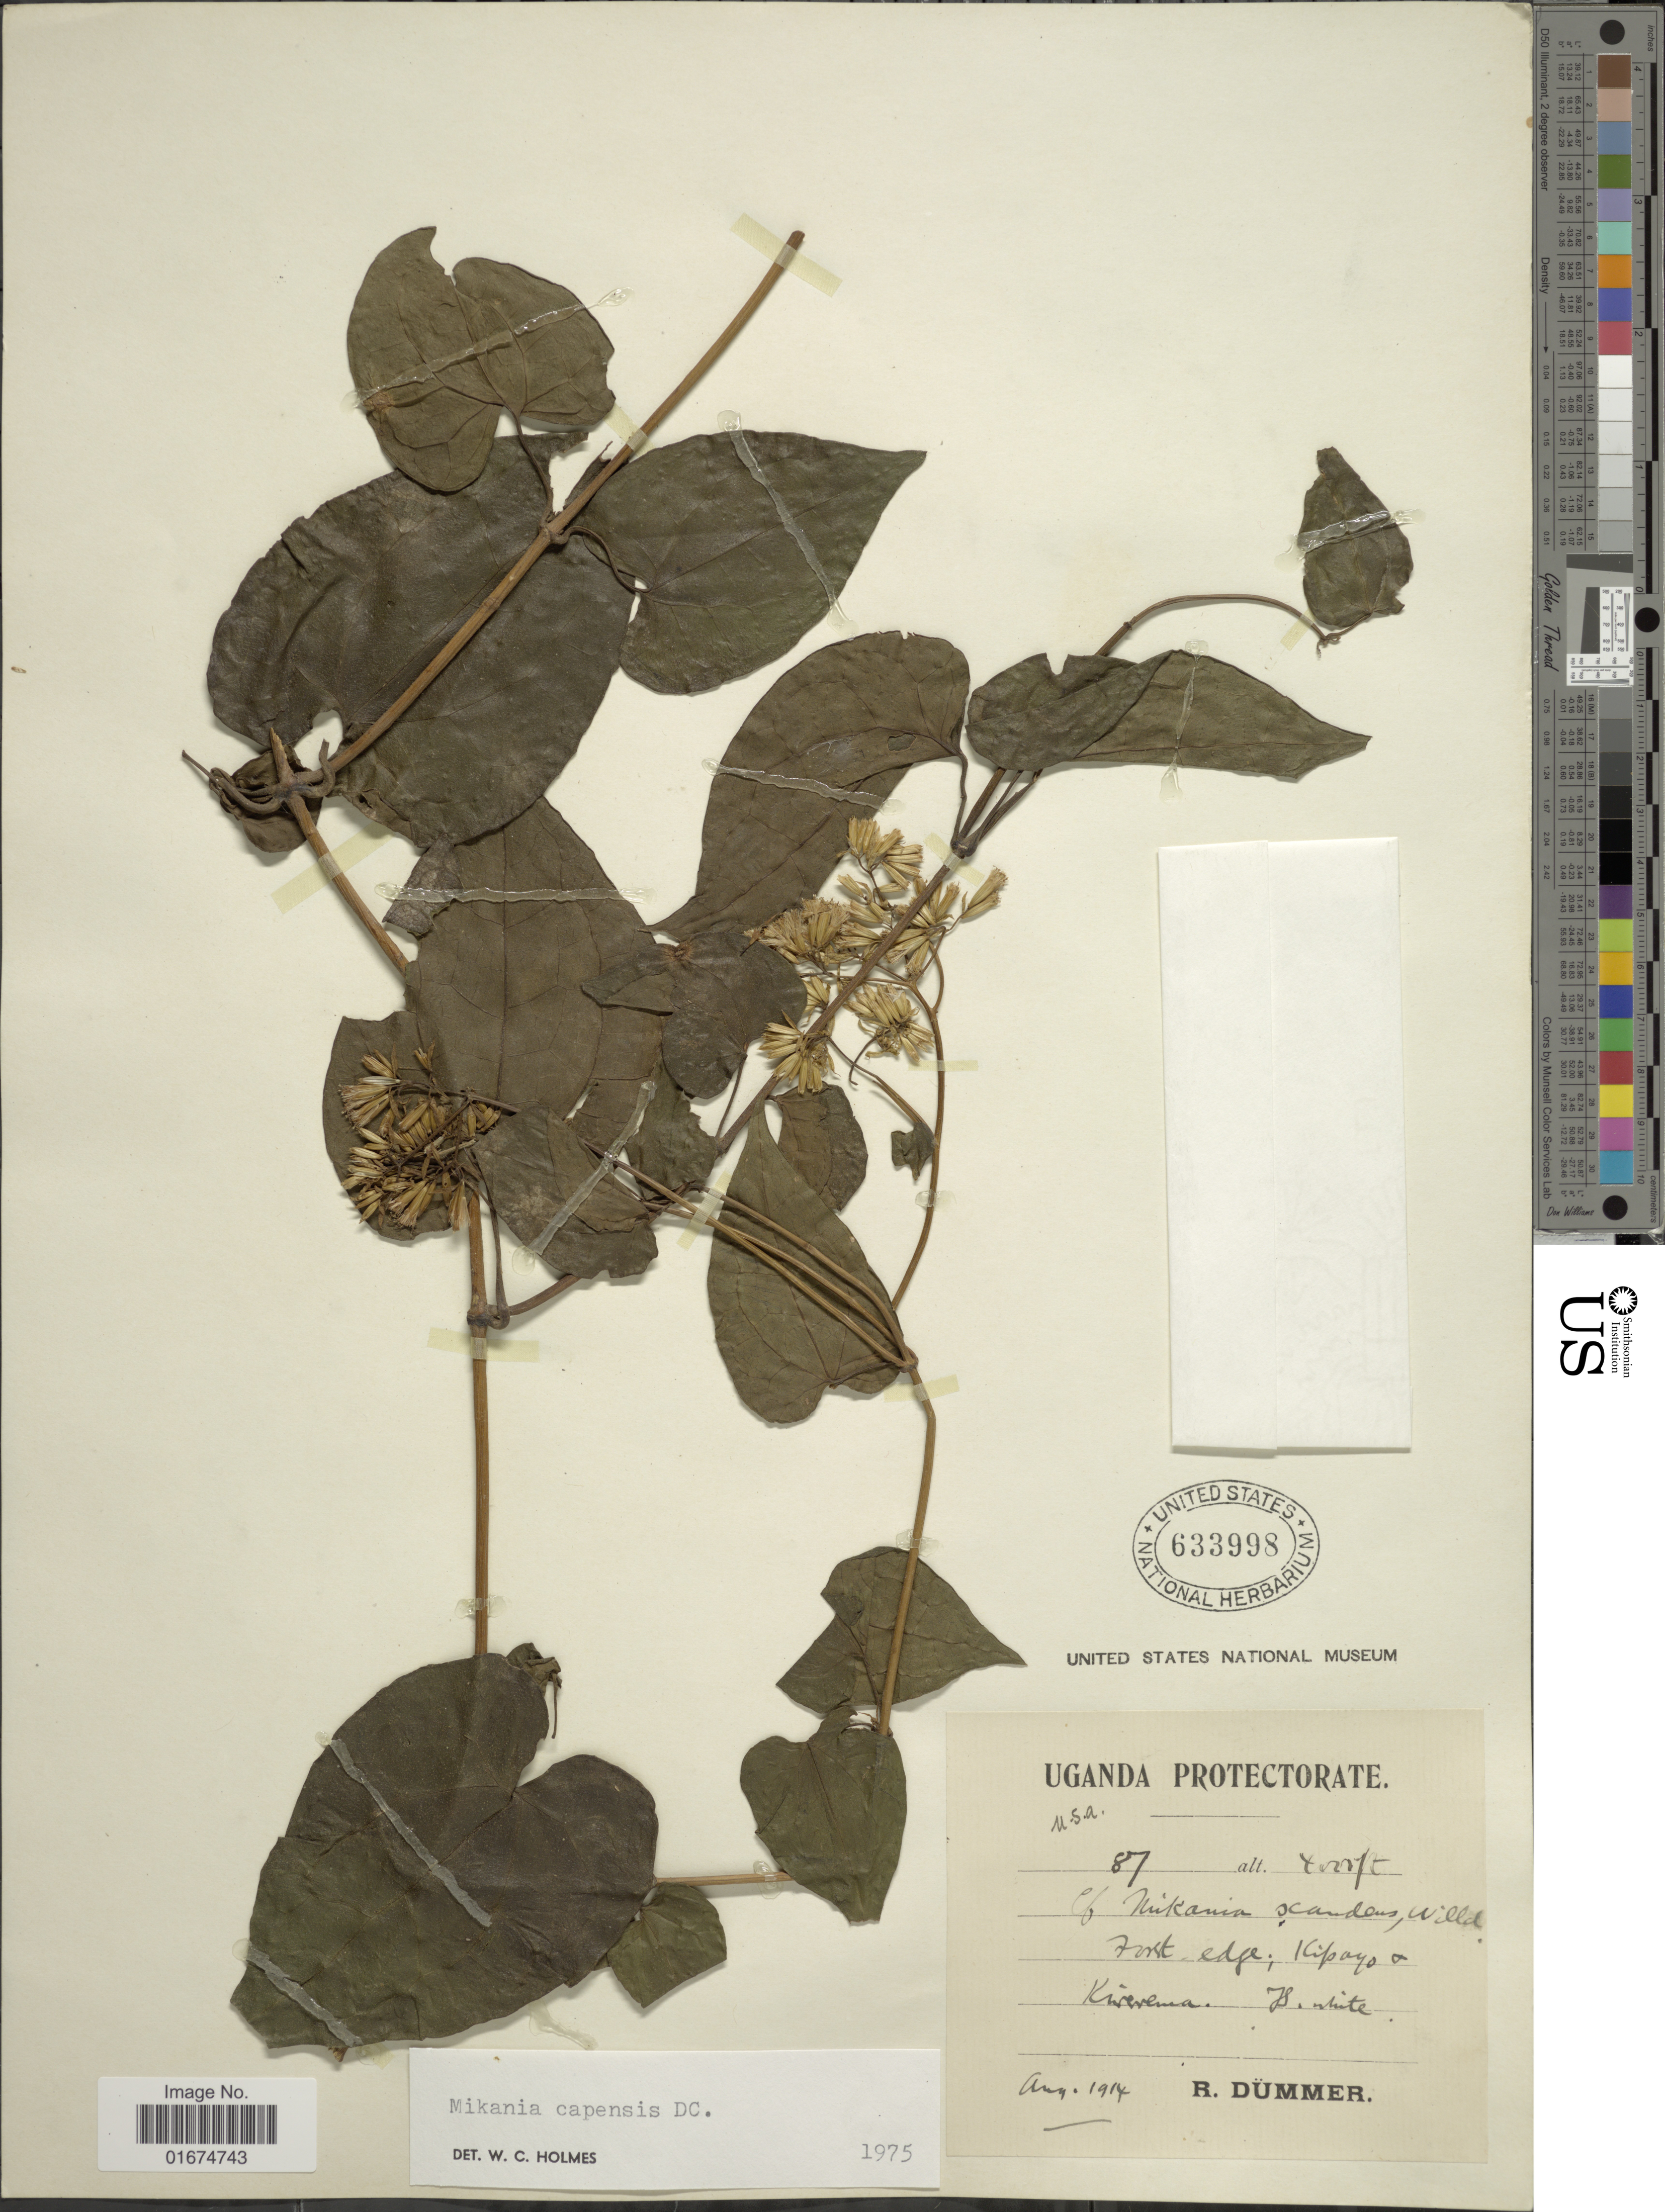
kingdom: Plantae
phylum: Tracheophyta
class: Magnoliopsida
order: Asterales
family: Asteraceae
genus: Mikania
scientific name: Mikania capensis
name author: DC.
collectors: R. A. Dümmer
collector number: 87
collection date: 1914-08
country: Uganda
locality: Forst edge, Kwewena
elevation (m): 1219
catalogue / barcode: US 633998